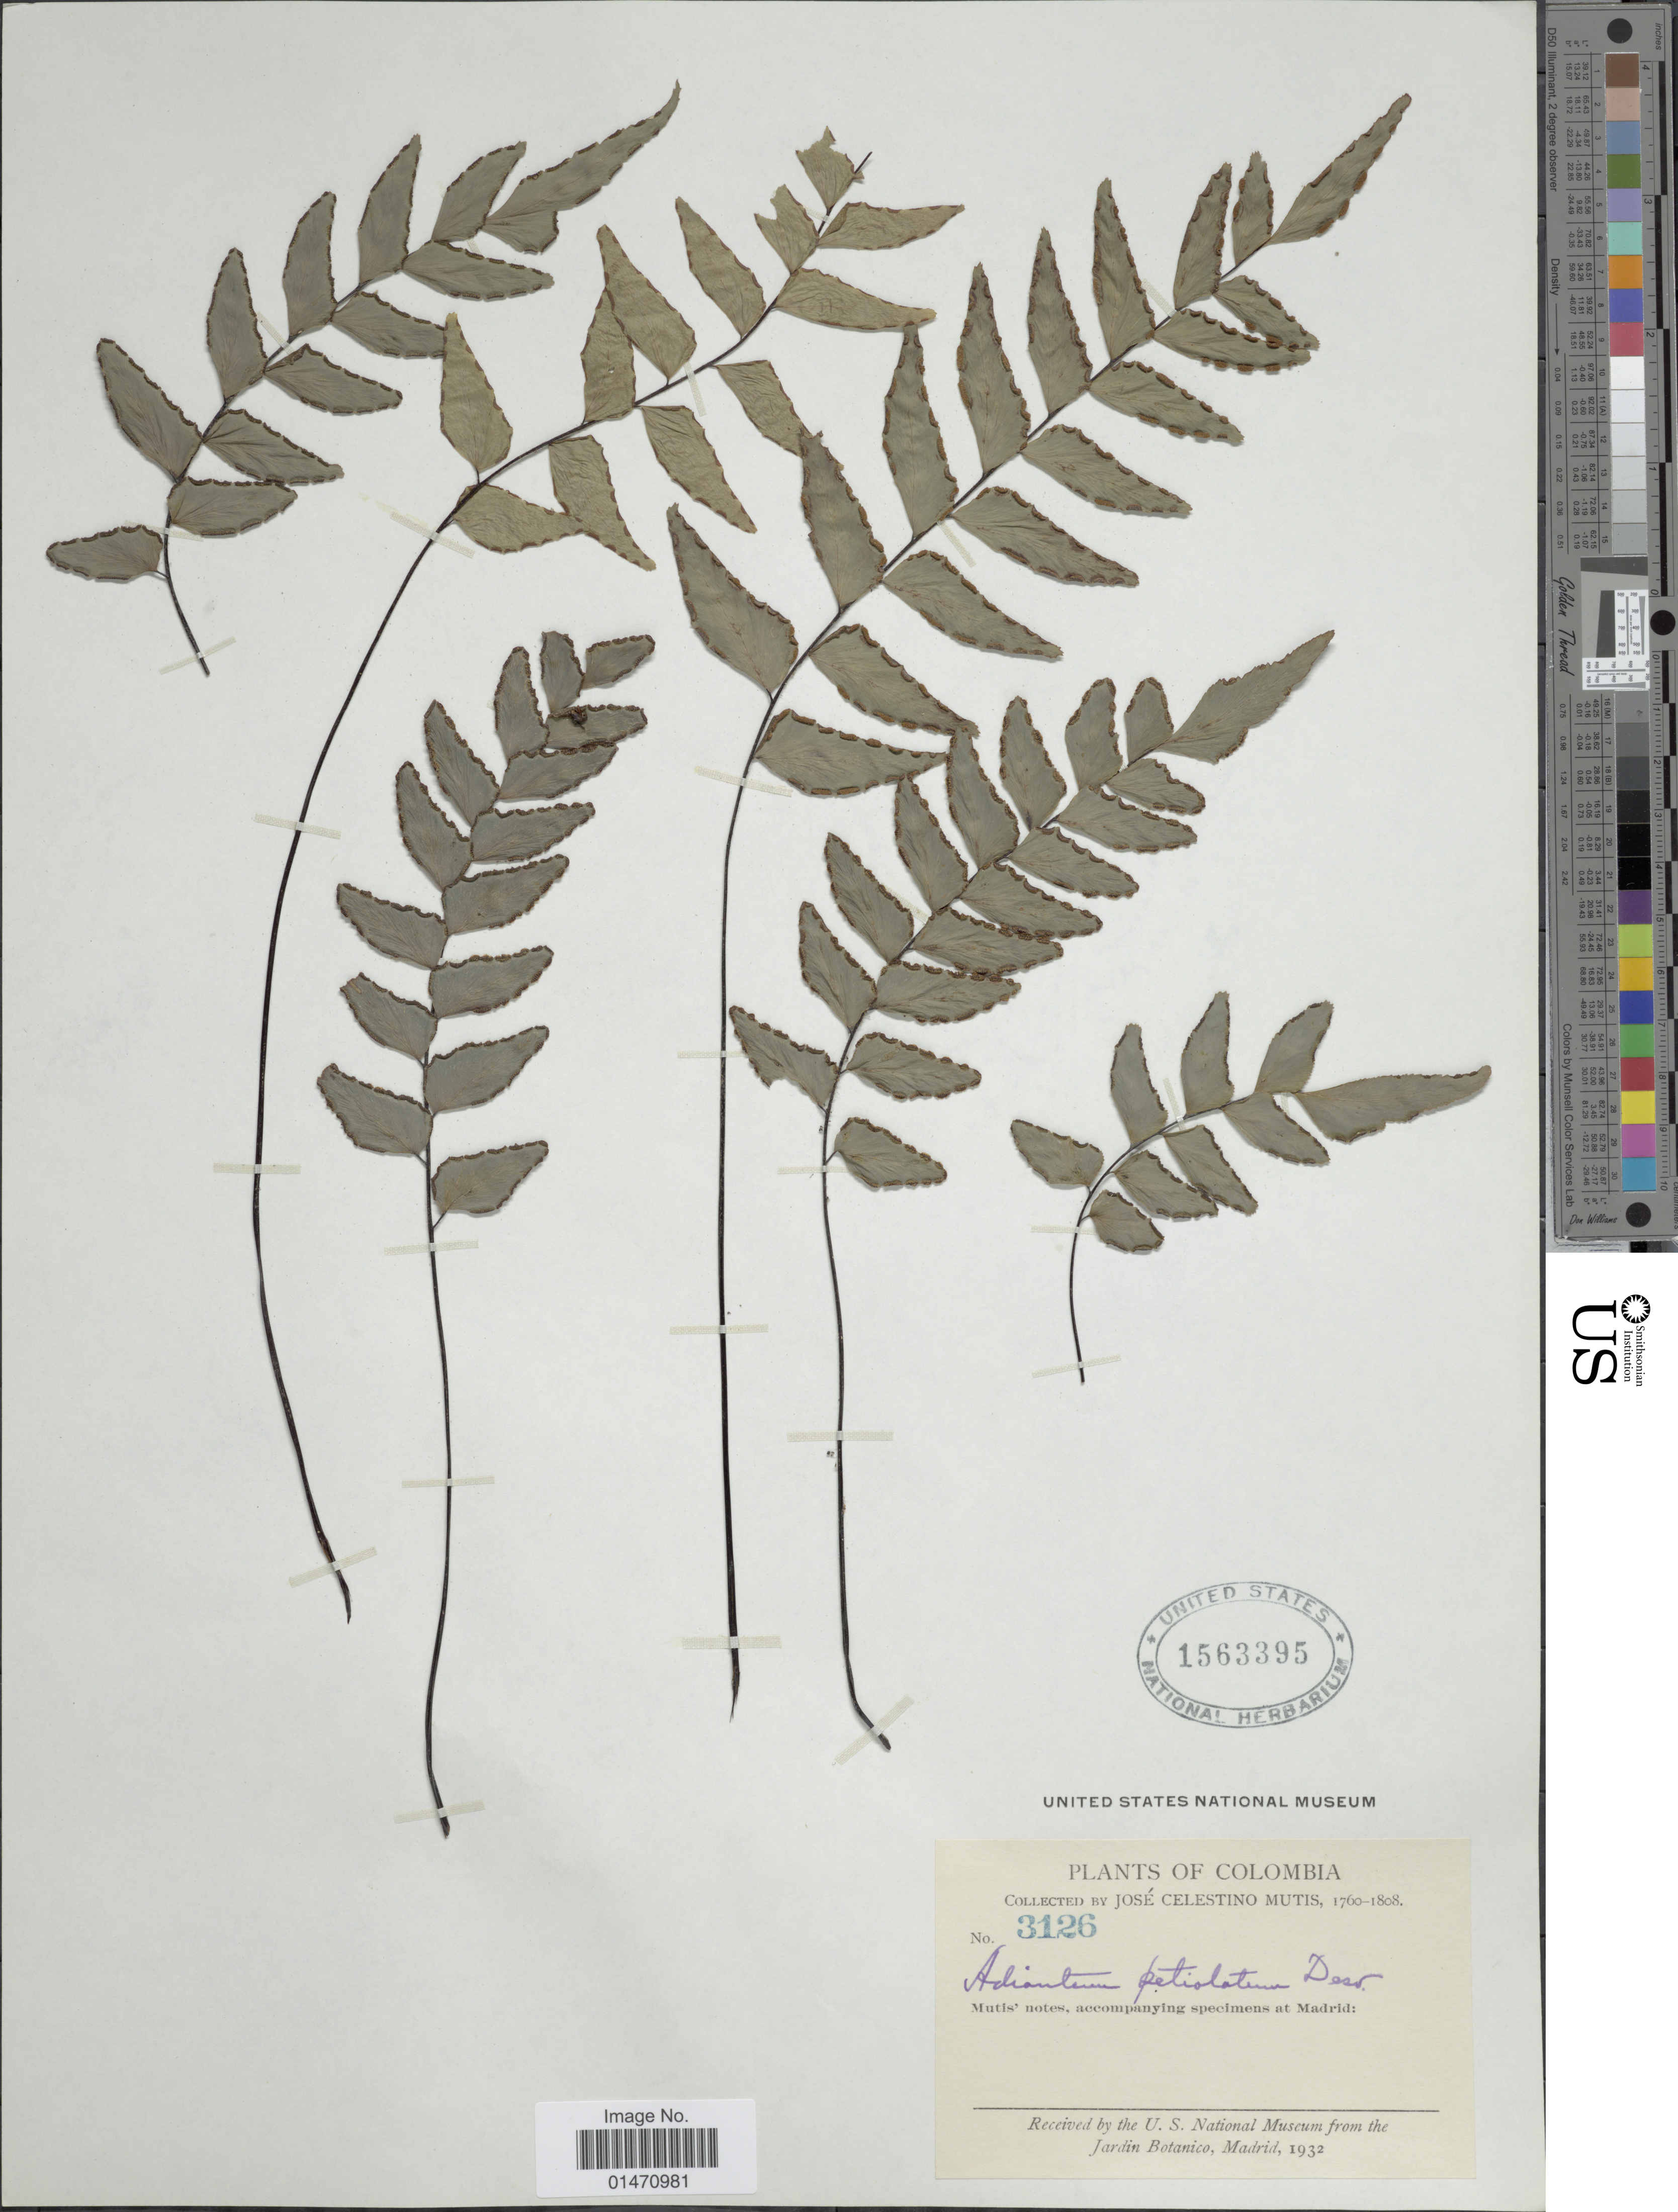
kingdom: Plantae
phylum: Tracheophyta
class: Polypodiopsida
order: Polypodiales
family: Pteridaceae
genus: Adiantum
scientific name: Adiantum petiolatum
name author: Desv.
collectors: J. C. B. Mutis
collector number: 3126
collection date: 1760/1808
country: Colombia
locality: Plants of Colombia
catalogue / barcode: US 1563395